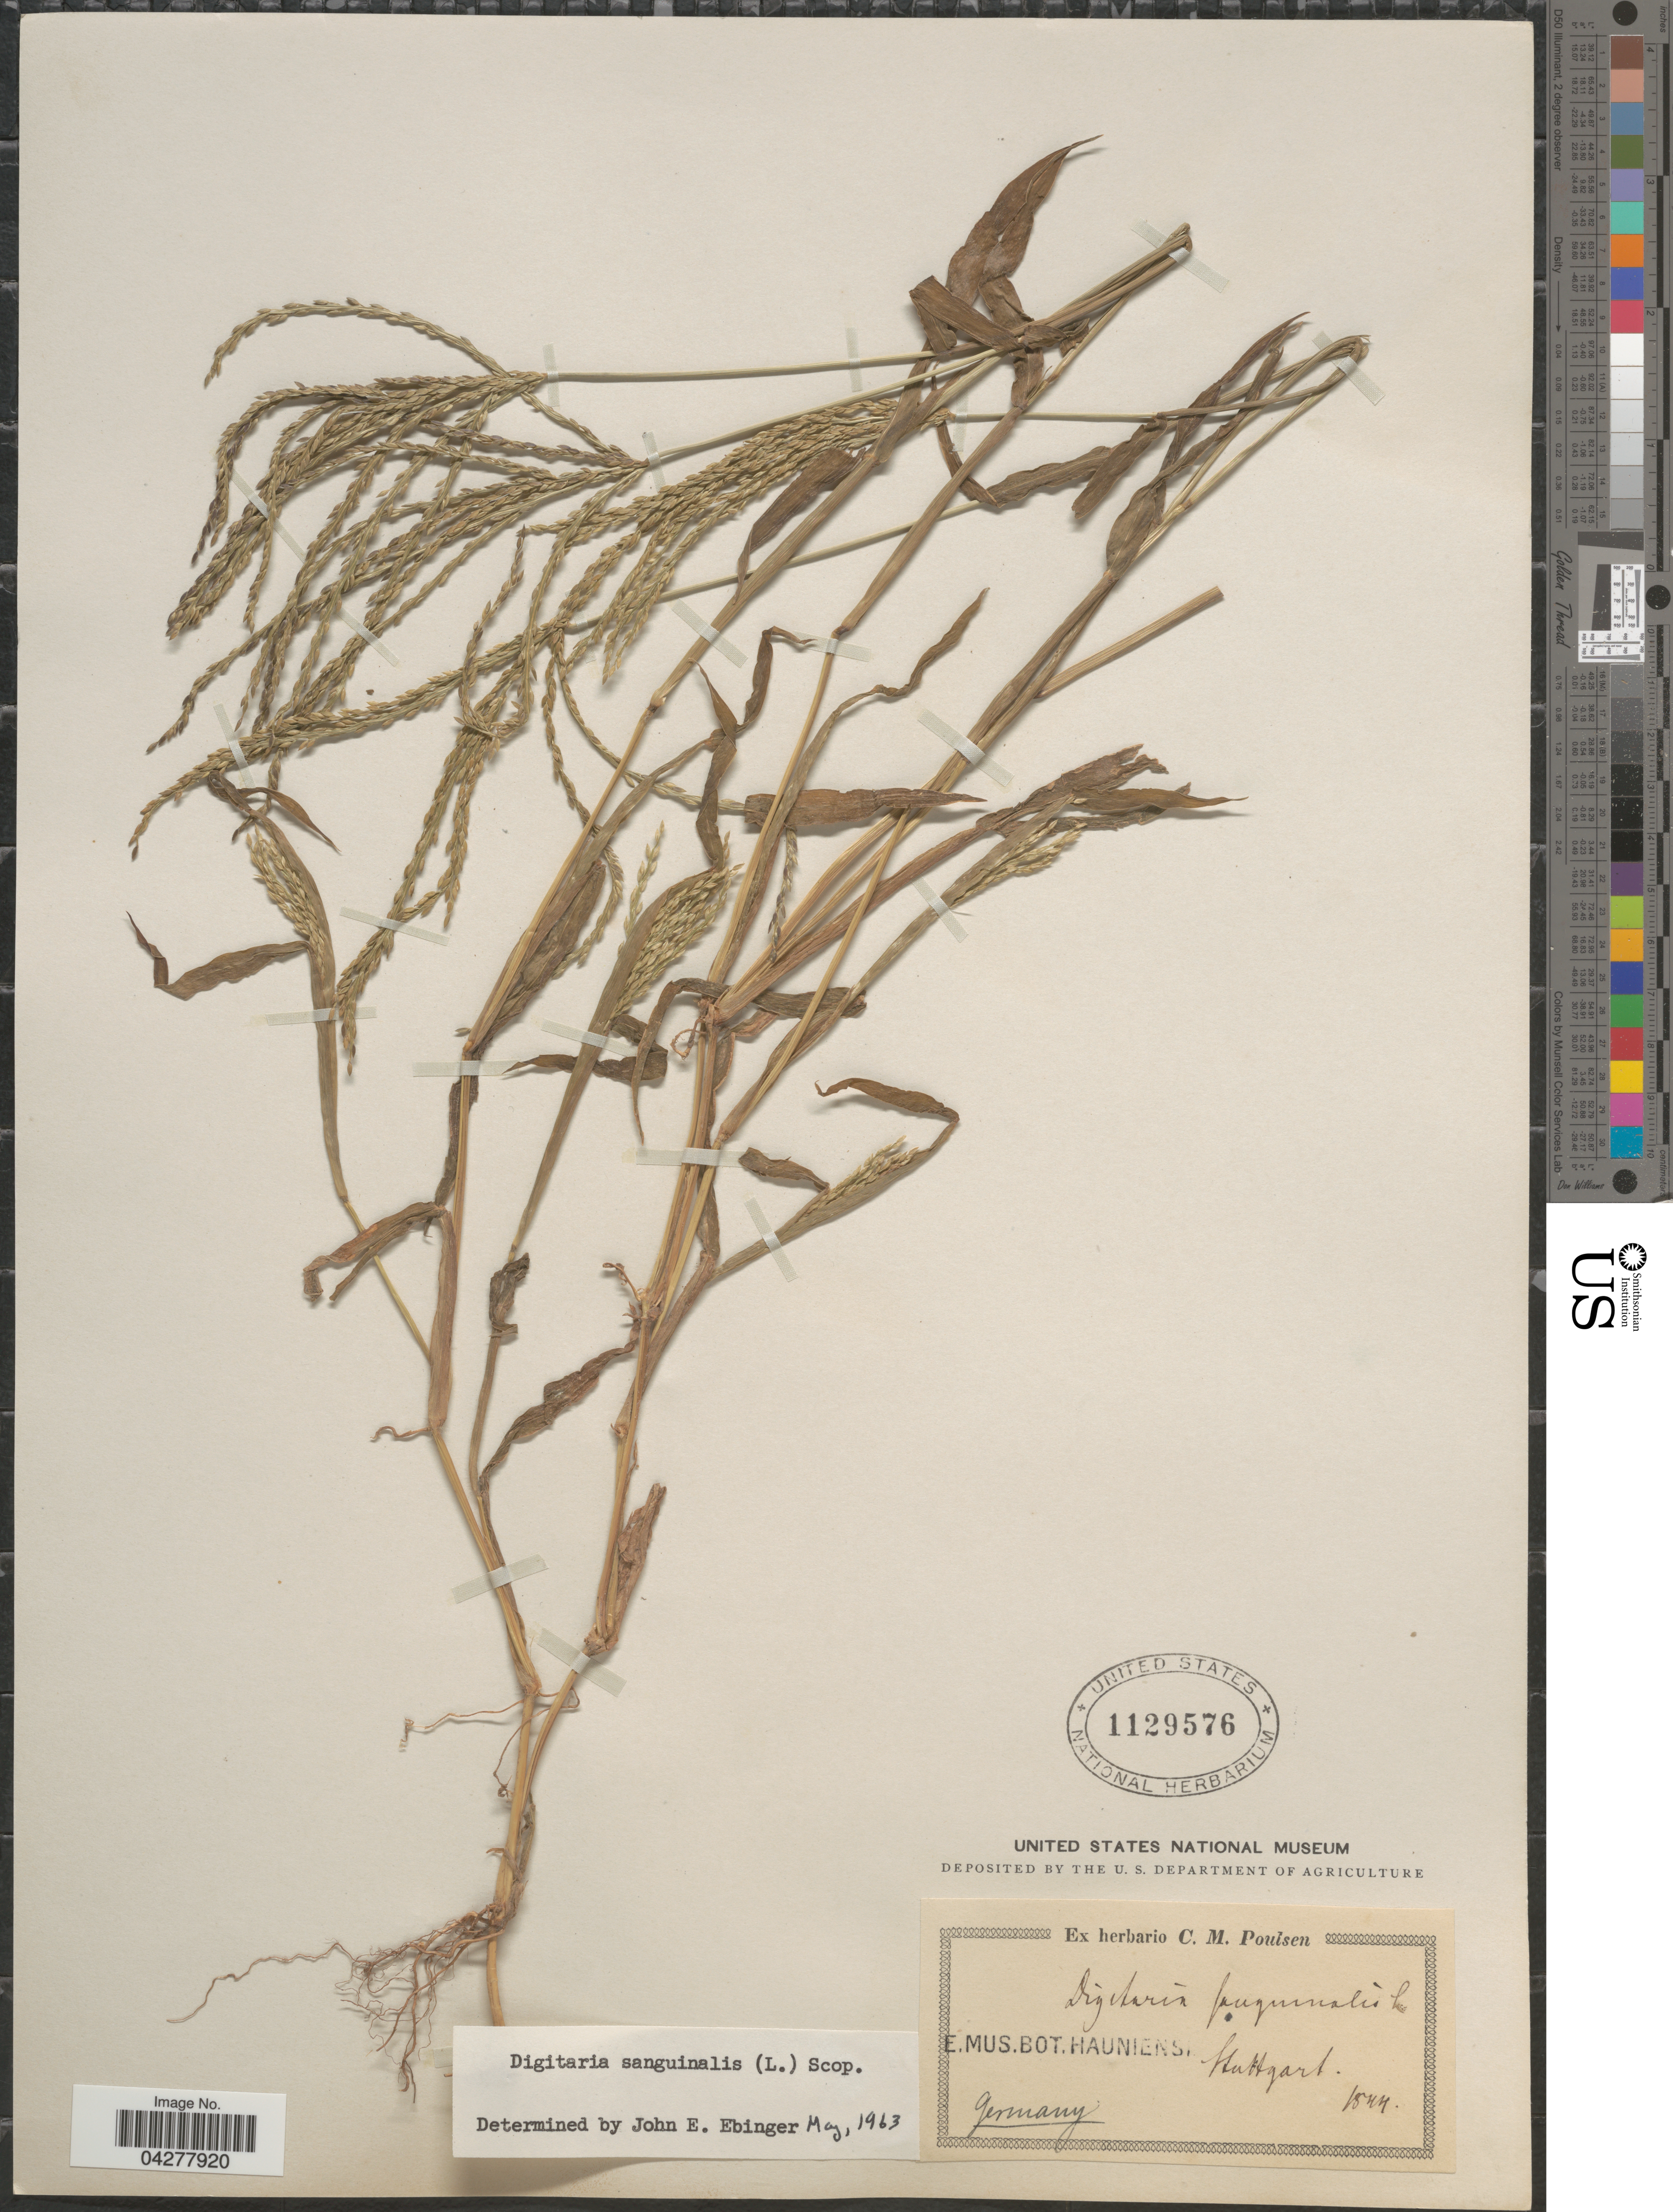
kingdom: Plantae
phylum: Tracheophyta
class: Liliopsida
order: Poales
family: Poaceae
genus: Digitaria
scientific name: Digitaria sanguinalis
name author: (L.) Scop.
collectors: C. Poulsen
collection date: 1844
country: Germany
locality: Stuttgart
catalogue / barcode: US 1129576